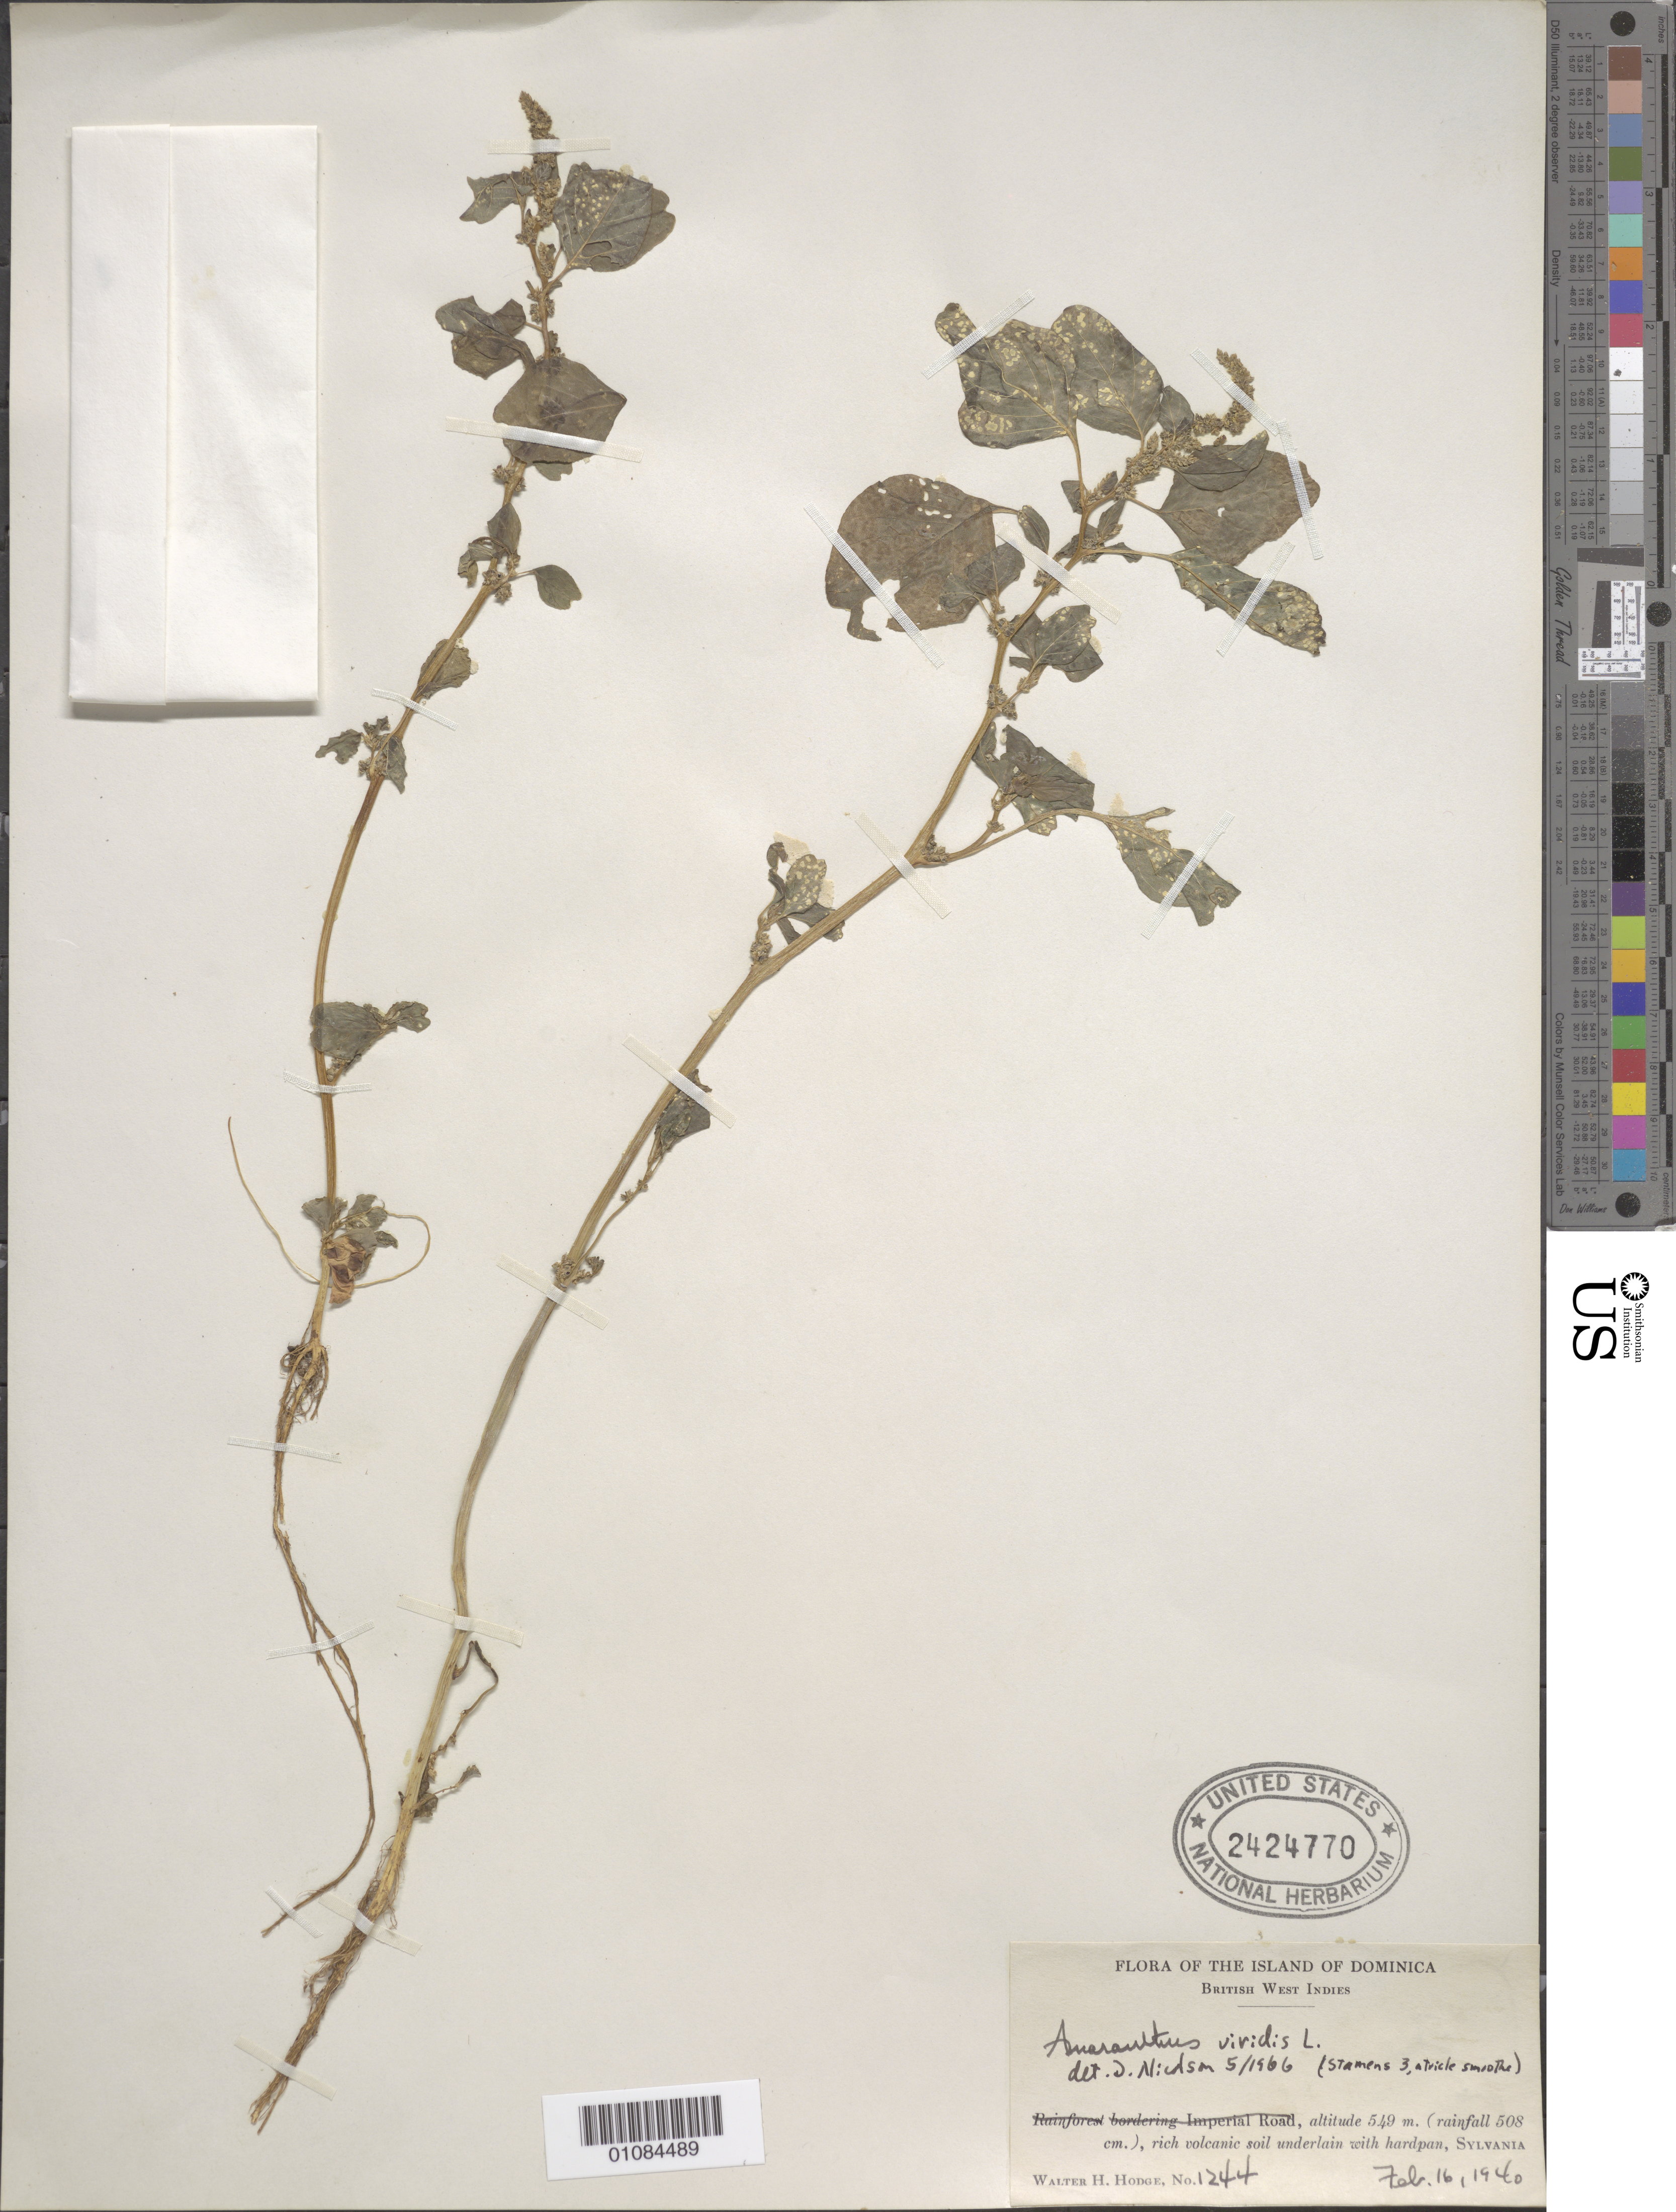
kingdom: Plantae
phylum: Tracheophyta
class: Magnoliopsida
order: Caryophyllales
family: Amaranthaceae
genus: Amaranthus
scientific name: Amaranthus viridis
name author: L.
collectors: W. Hodge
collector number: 1244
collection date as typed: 16 Feb 1940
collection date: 1940-02-16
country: Dominica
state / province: St. Paul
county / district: Sylvania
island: Dominica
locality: Sylvania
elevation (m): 549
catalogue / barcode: US 2424770